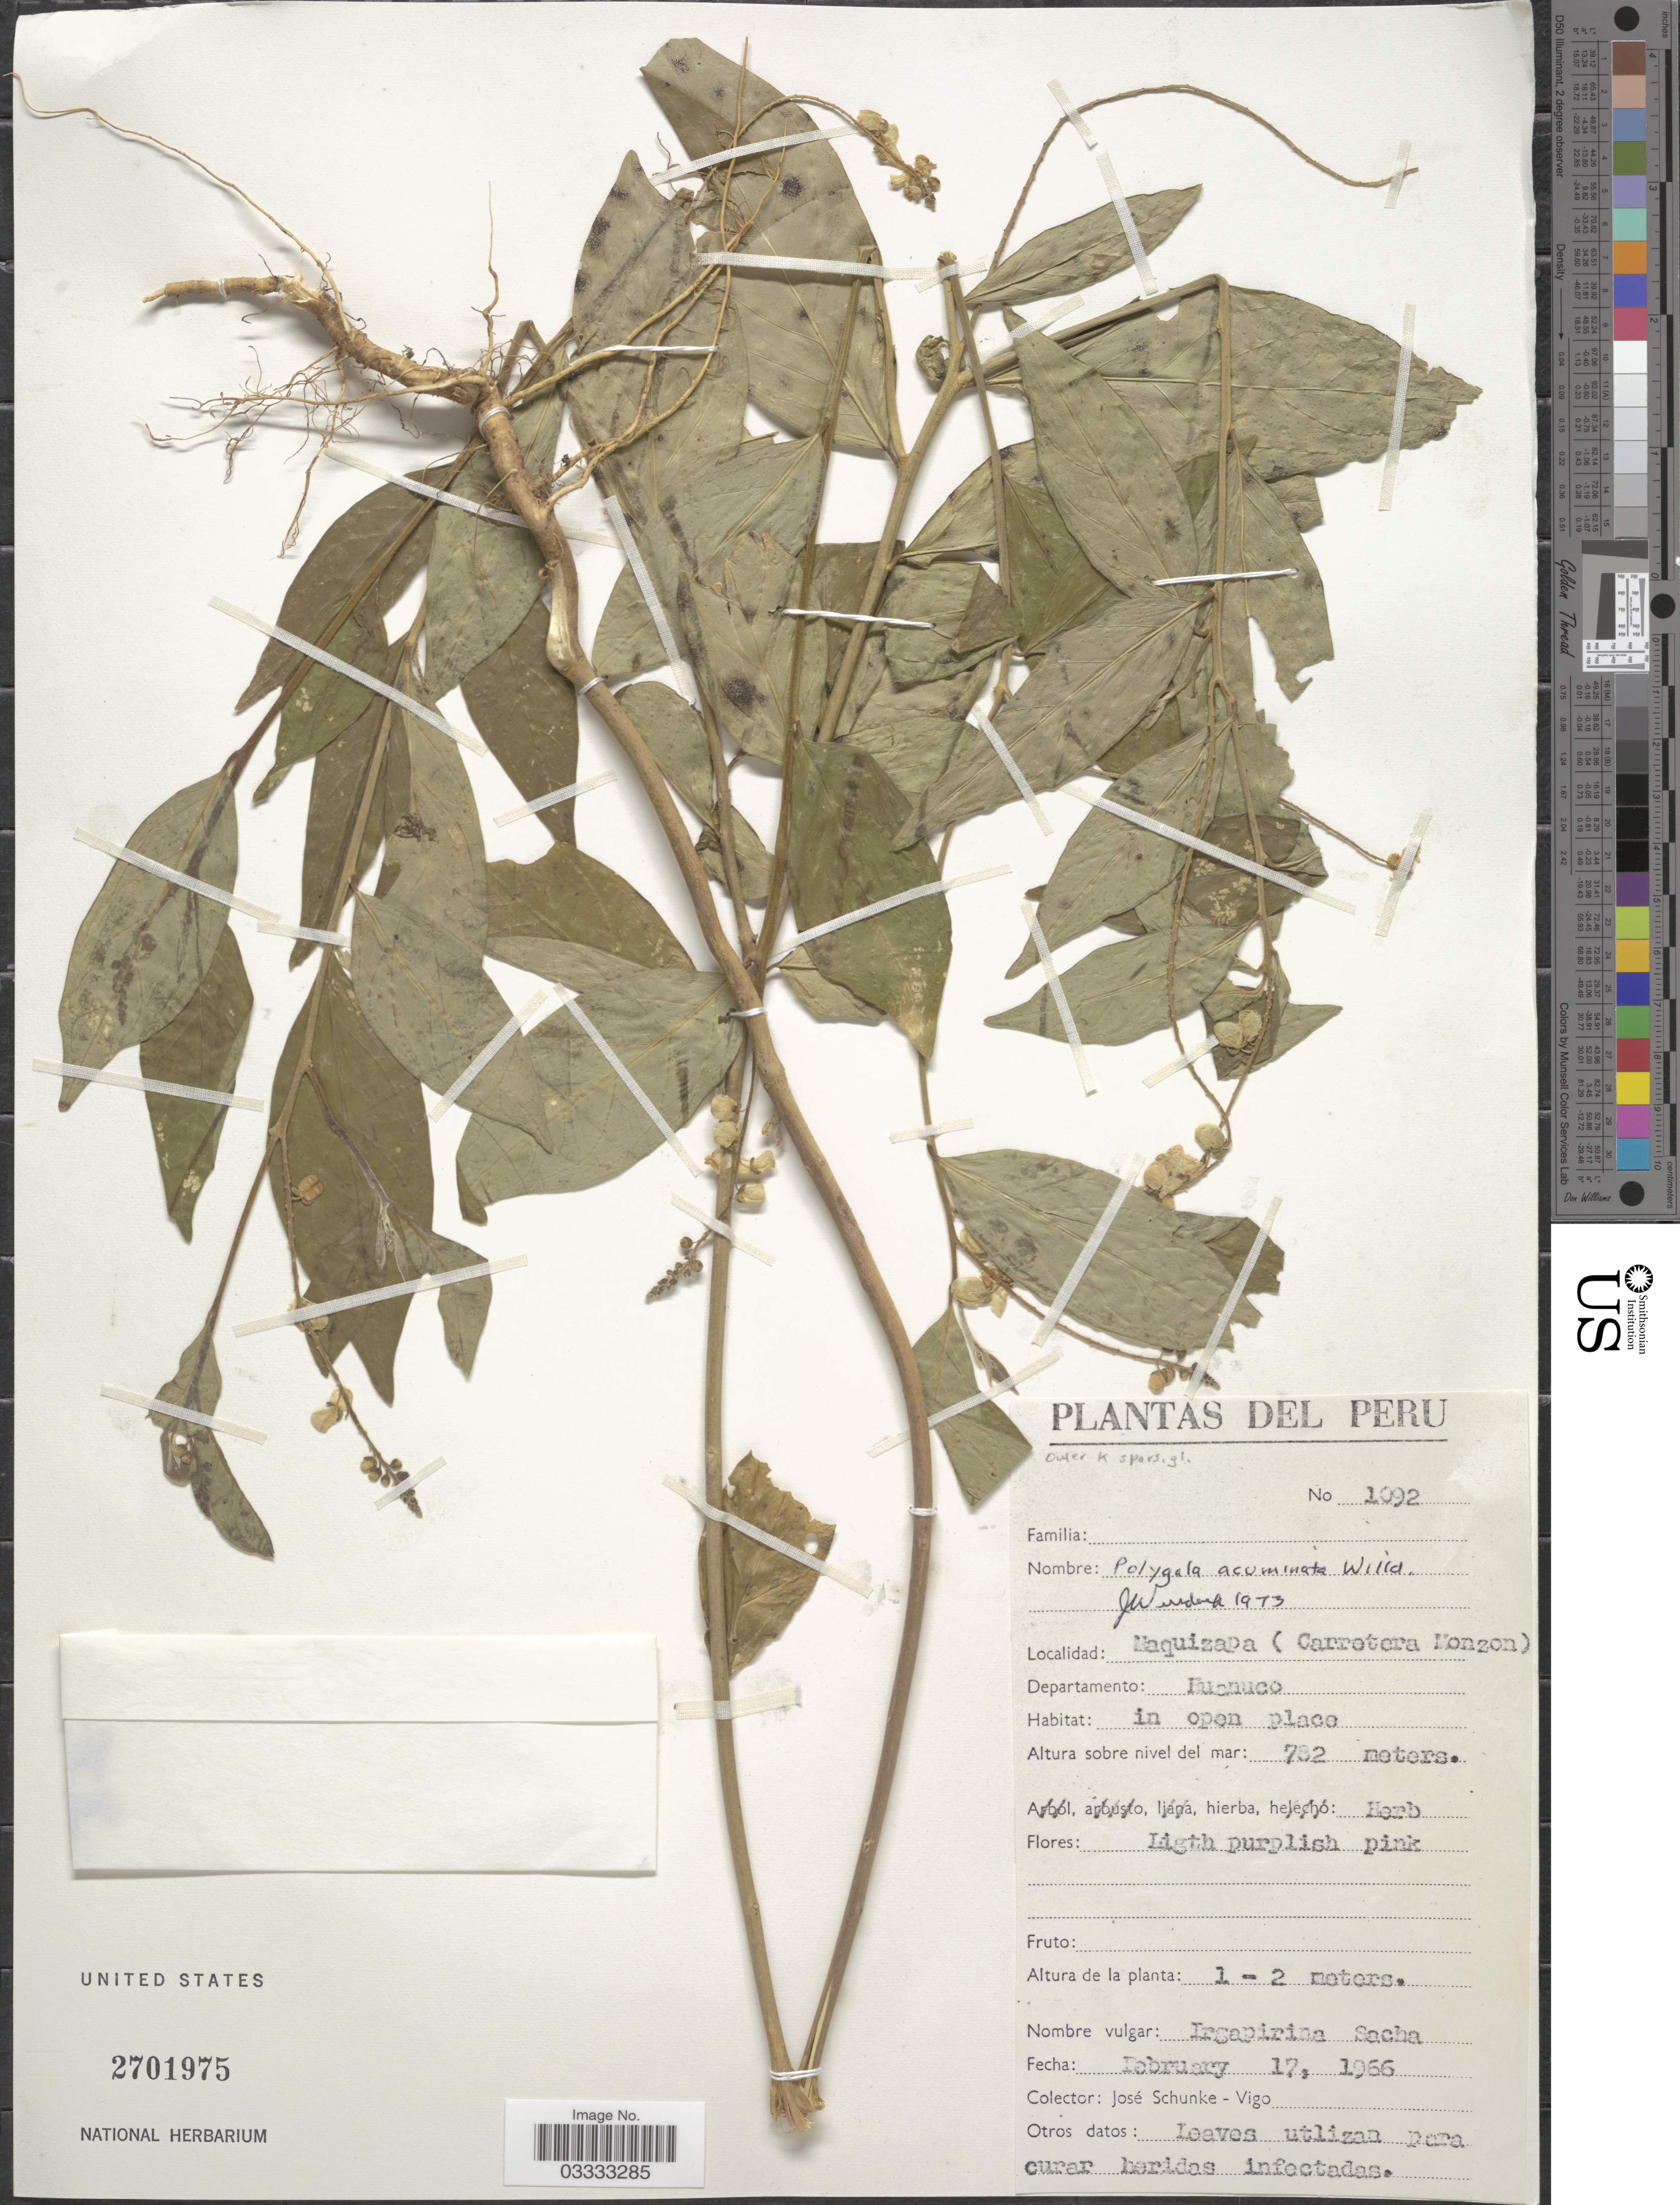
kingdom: Plantae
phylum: Tracheophyta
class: Magnoliopsida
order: Fabales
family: Polygalaceae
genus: Asemeia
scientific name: Asemeia acuminata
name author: (Willd.) J.F.B. Pastore & J.R. Abbott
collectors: J. Schunke Vigo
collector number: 1092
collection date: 1966-02-17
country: Peru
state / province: Huánuco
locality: Maquizapa (Carretera Monzon). Departamento: Huanuco.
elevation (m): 732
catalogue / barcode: US 2701975